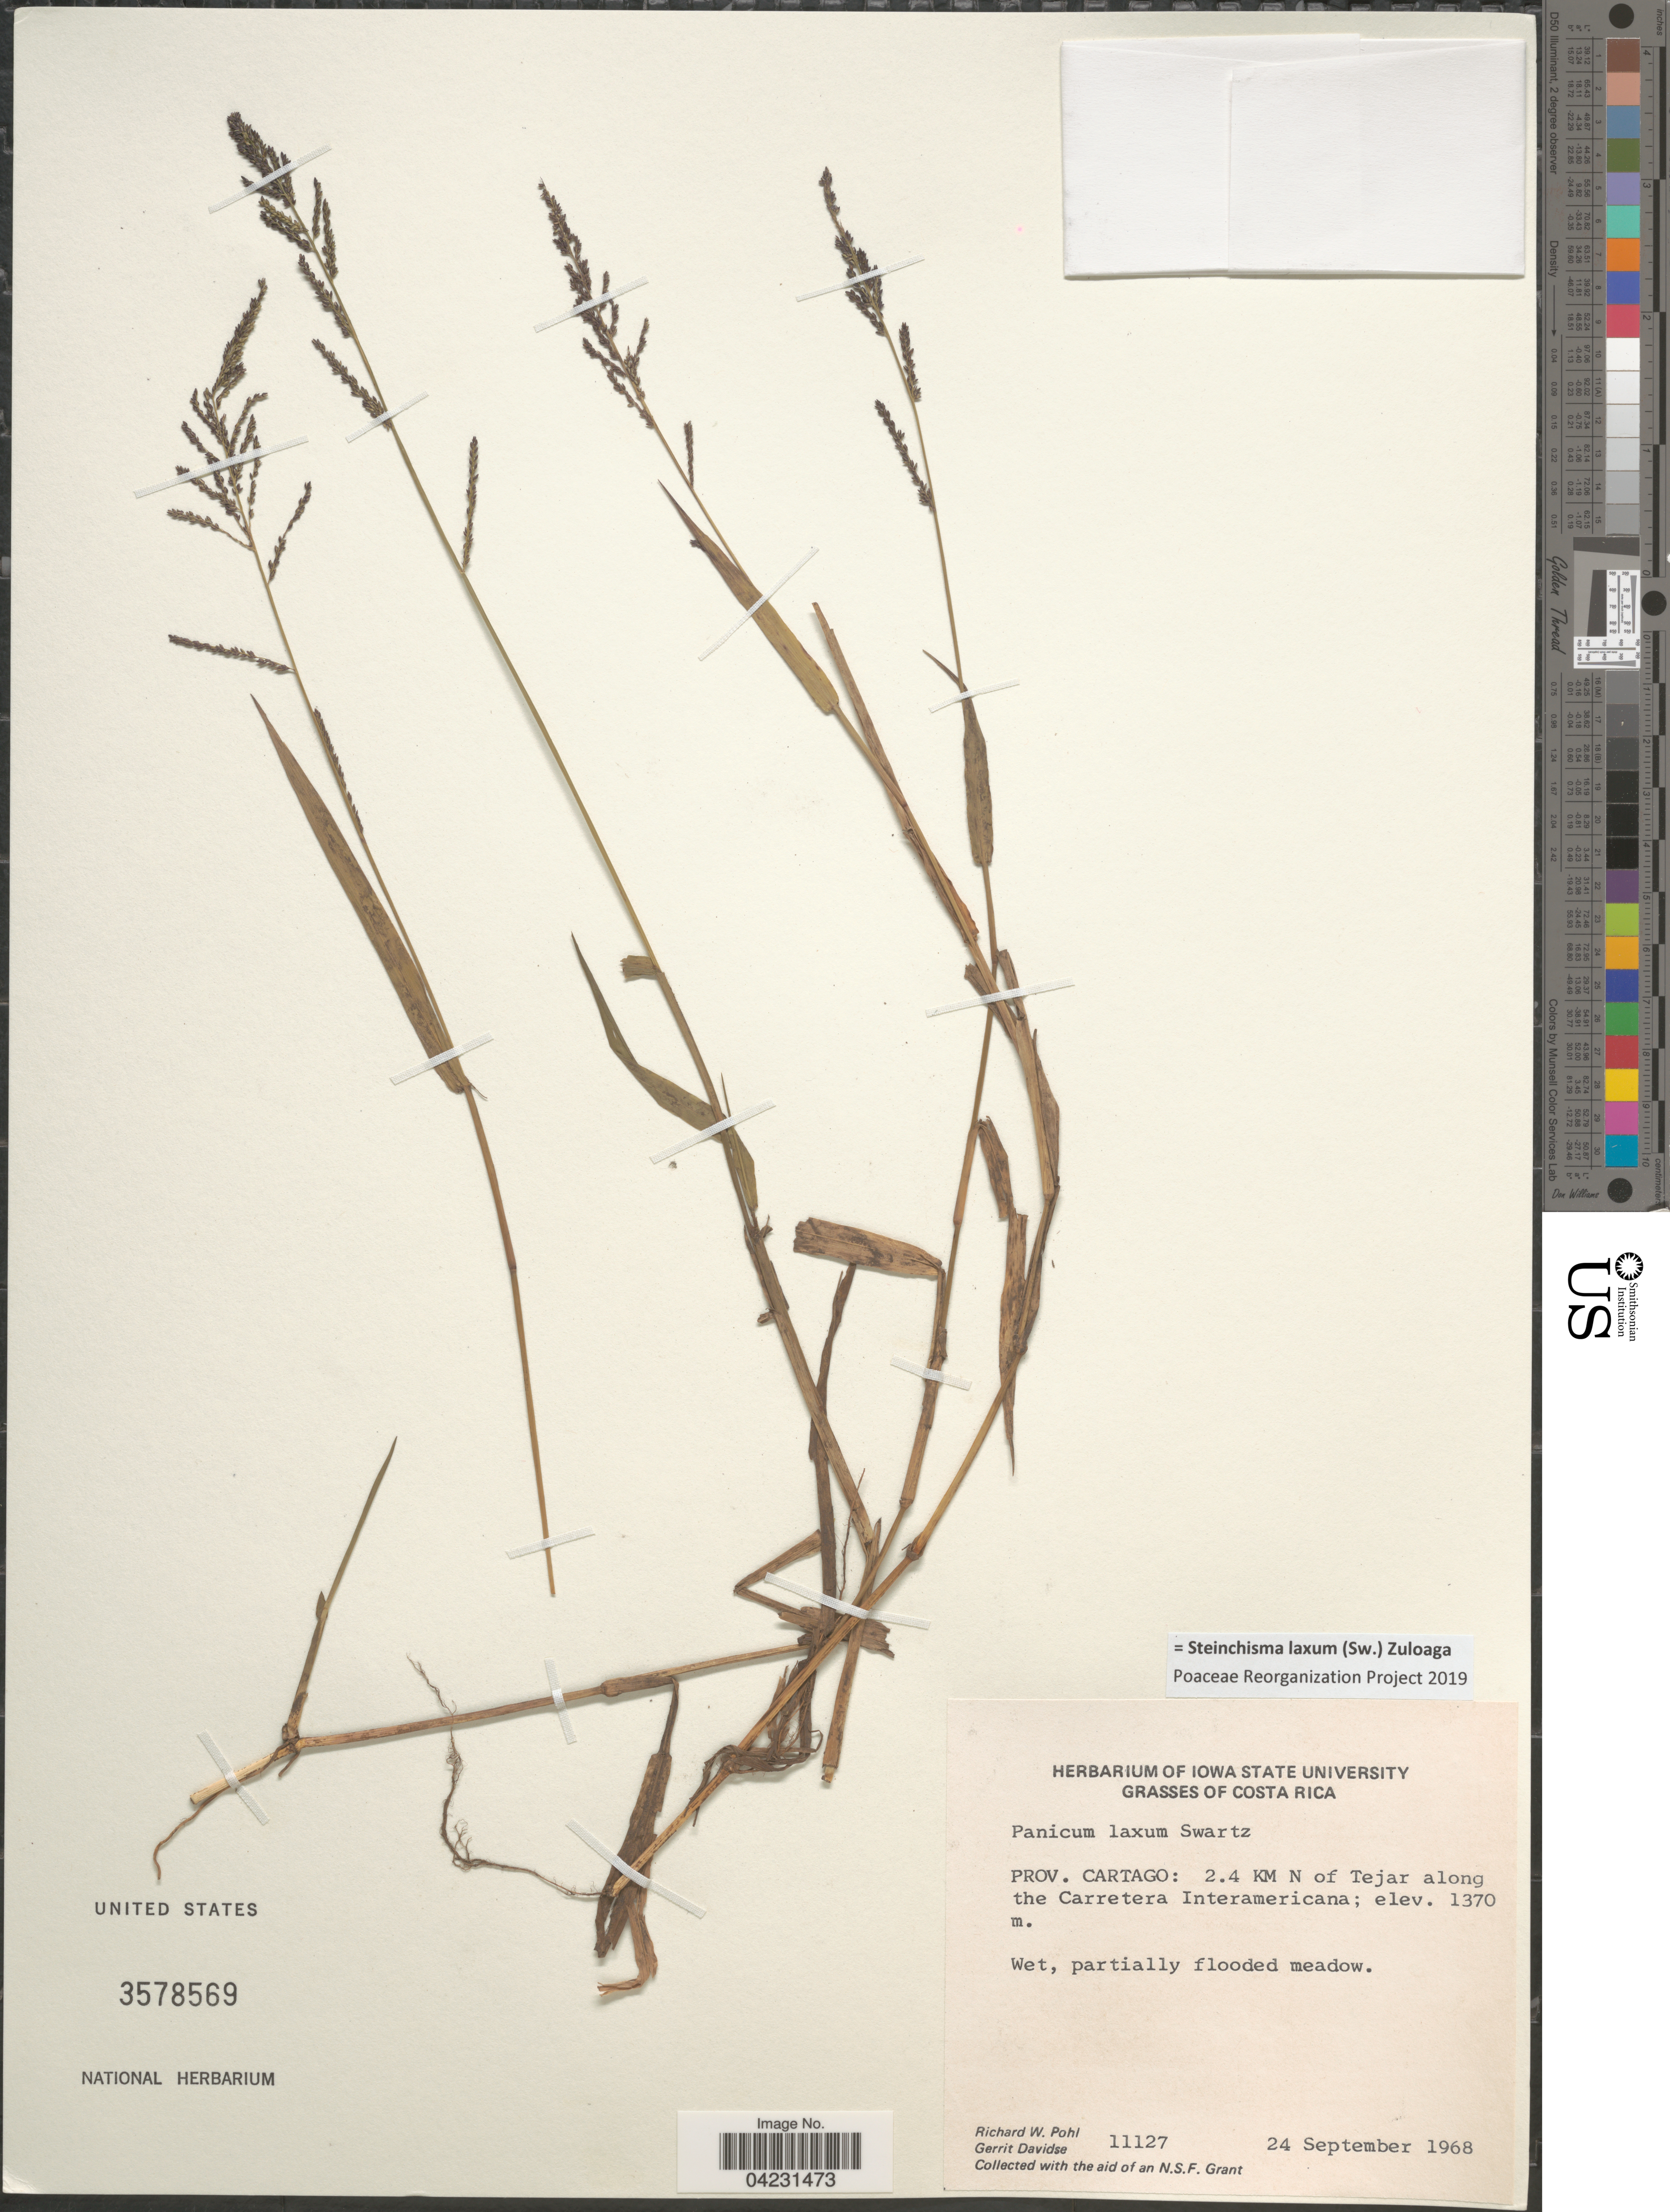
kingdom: Plantae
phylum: Tracheophyta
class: Liliopsida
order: Poales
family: Poaceae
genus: Steinchisma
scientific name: Steinchisma laxum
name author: (Sw.) Zuloaga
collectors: R. W. Pohl & G. Davidse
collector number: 11127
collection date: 1968-09-24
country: Costa Rica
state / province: Cartago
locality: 2.4 KM N of Tejar along the Carretera Interamericana.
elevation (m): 1370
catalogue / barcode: US 3578569